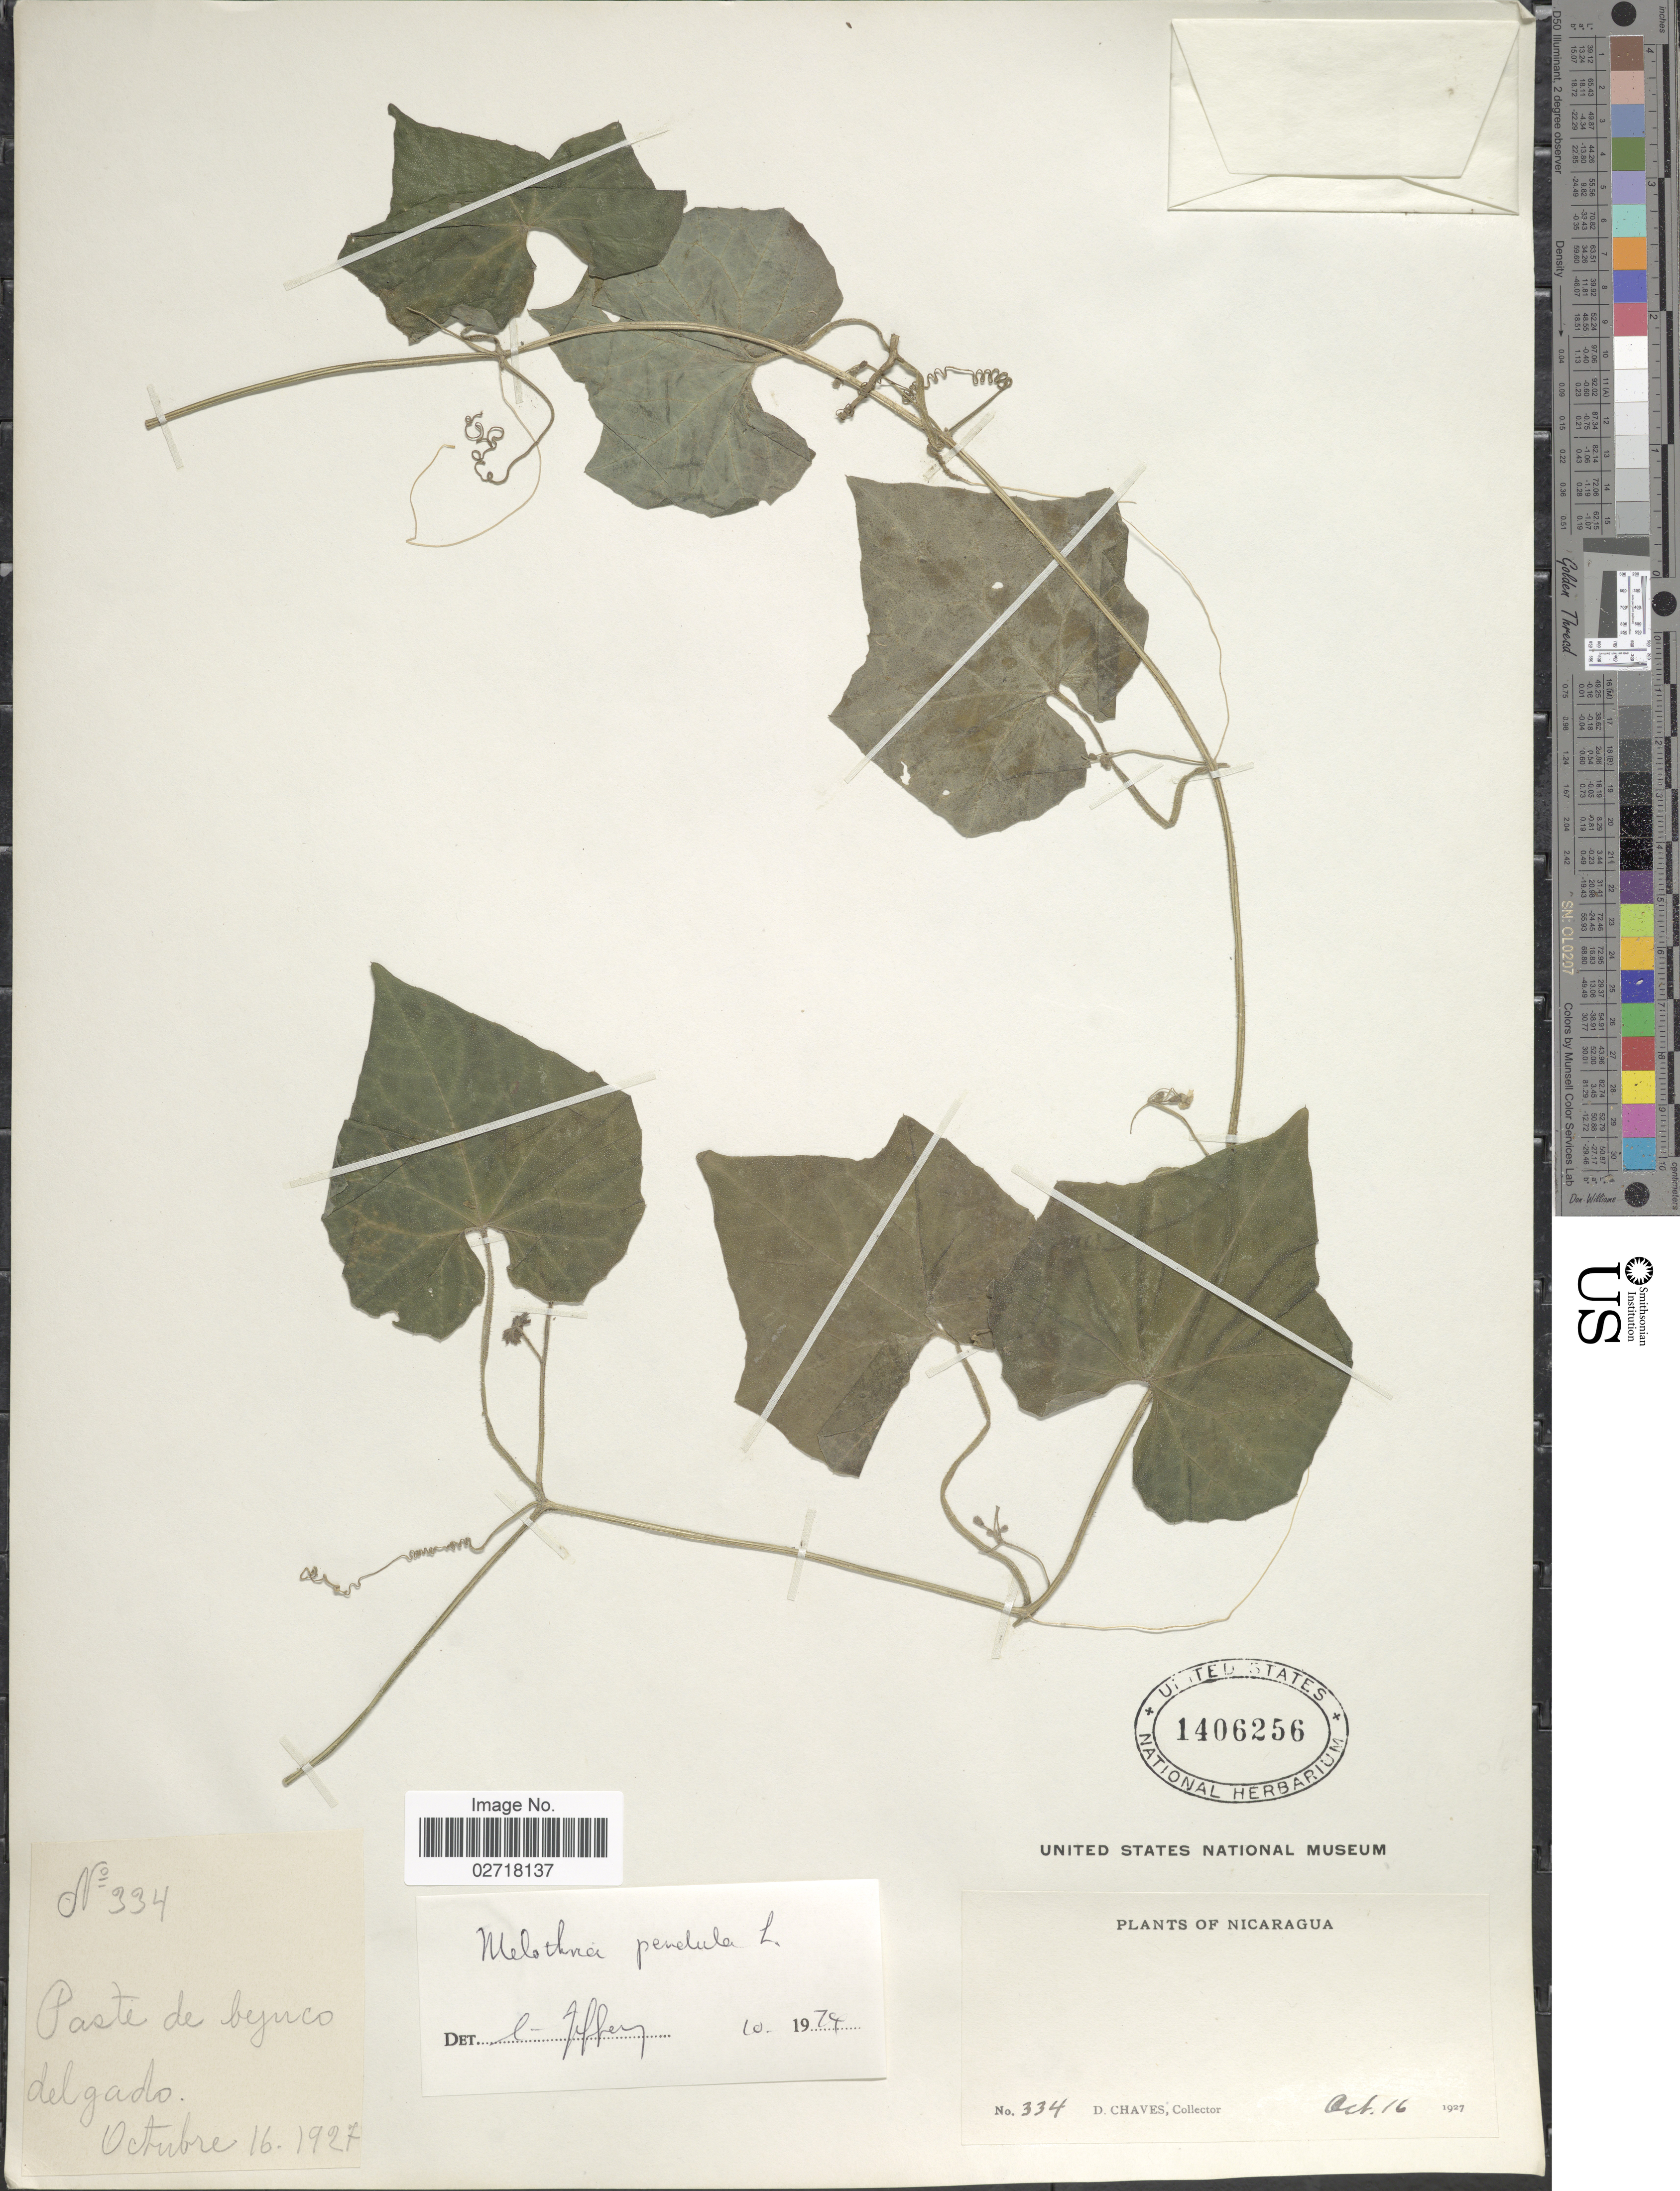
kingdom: Plantae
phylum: Tracheophyta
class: Magnoliopsida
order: Cucurbitales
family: Cucurbitaceae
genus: Melothria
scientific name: Melothria pendula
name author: L.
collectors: D. Chaves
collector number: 334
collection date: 1927-10-16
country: Nicaragua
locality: Paste de bejuco delgado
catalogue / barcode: US 1406256